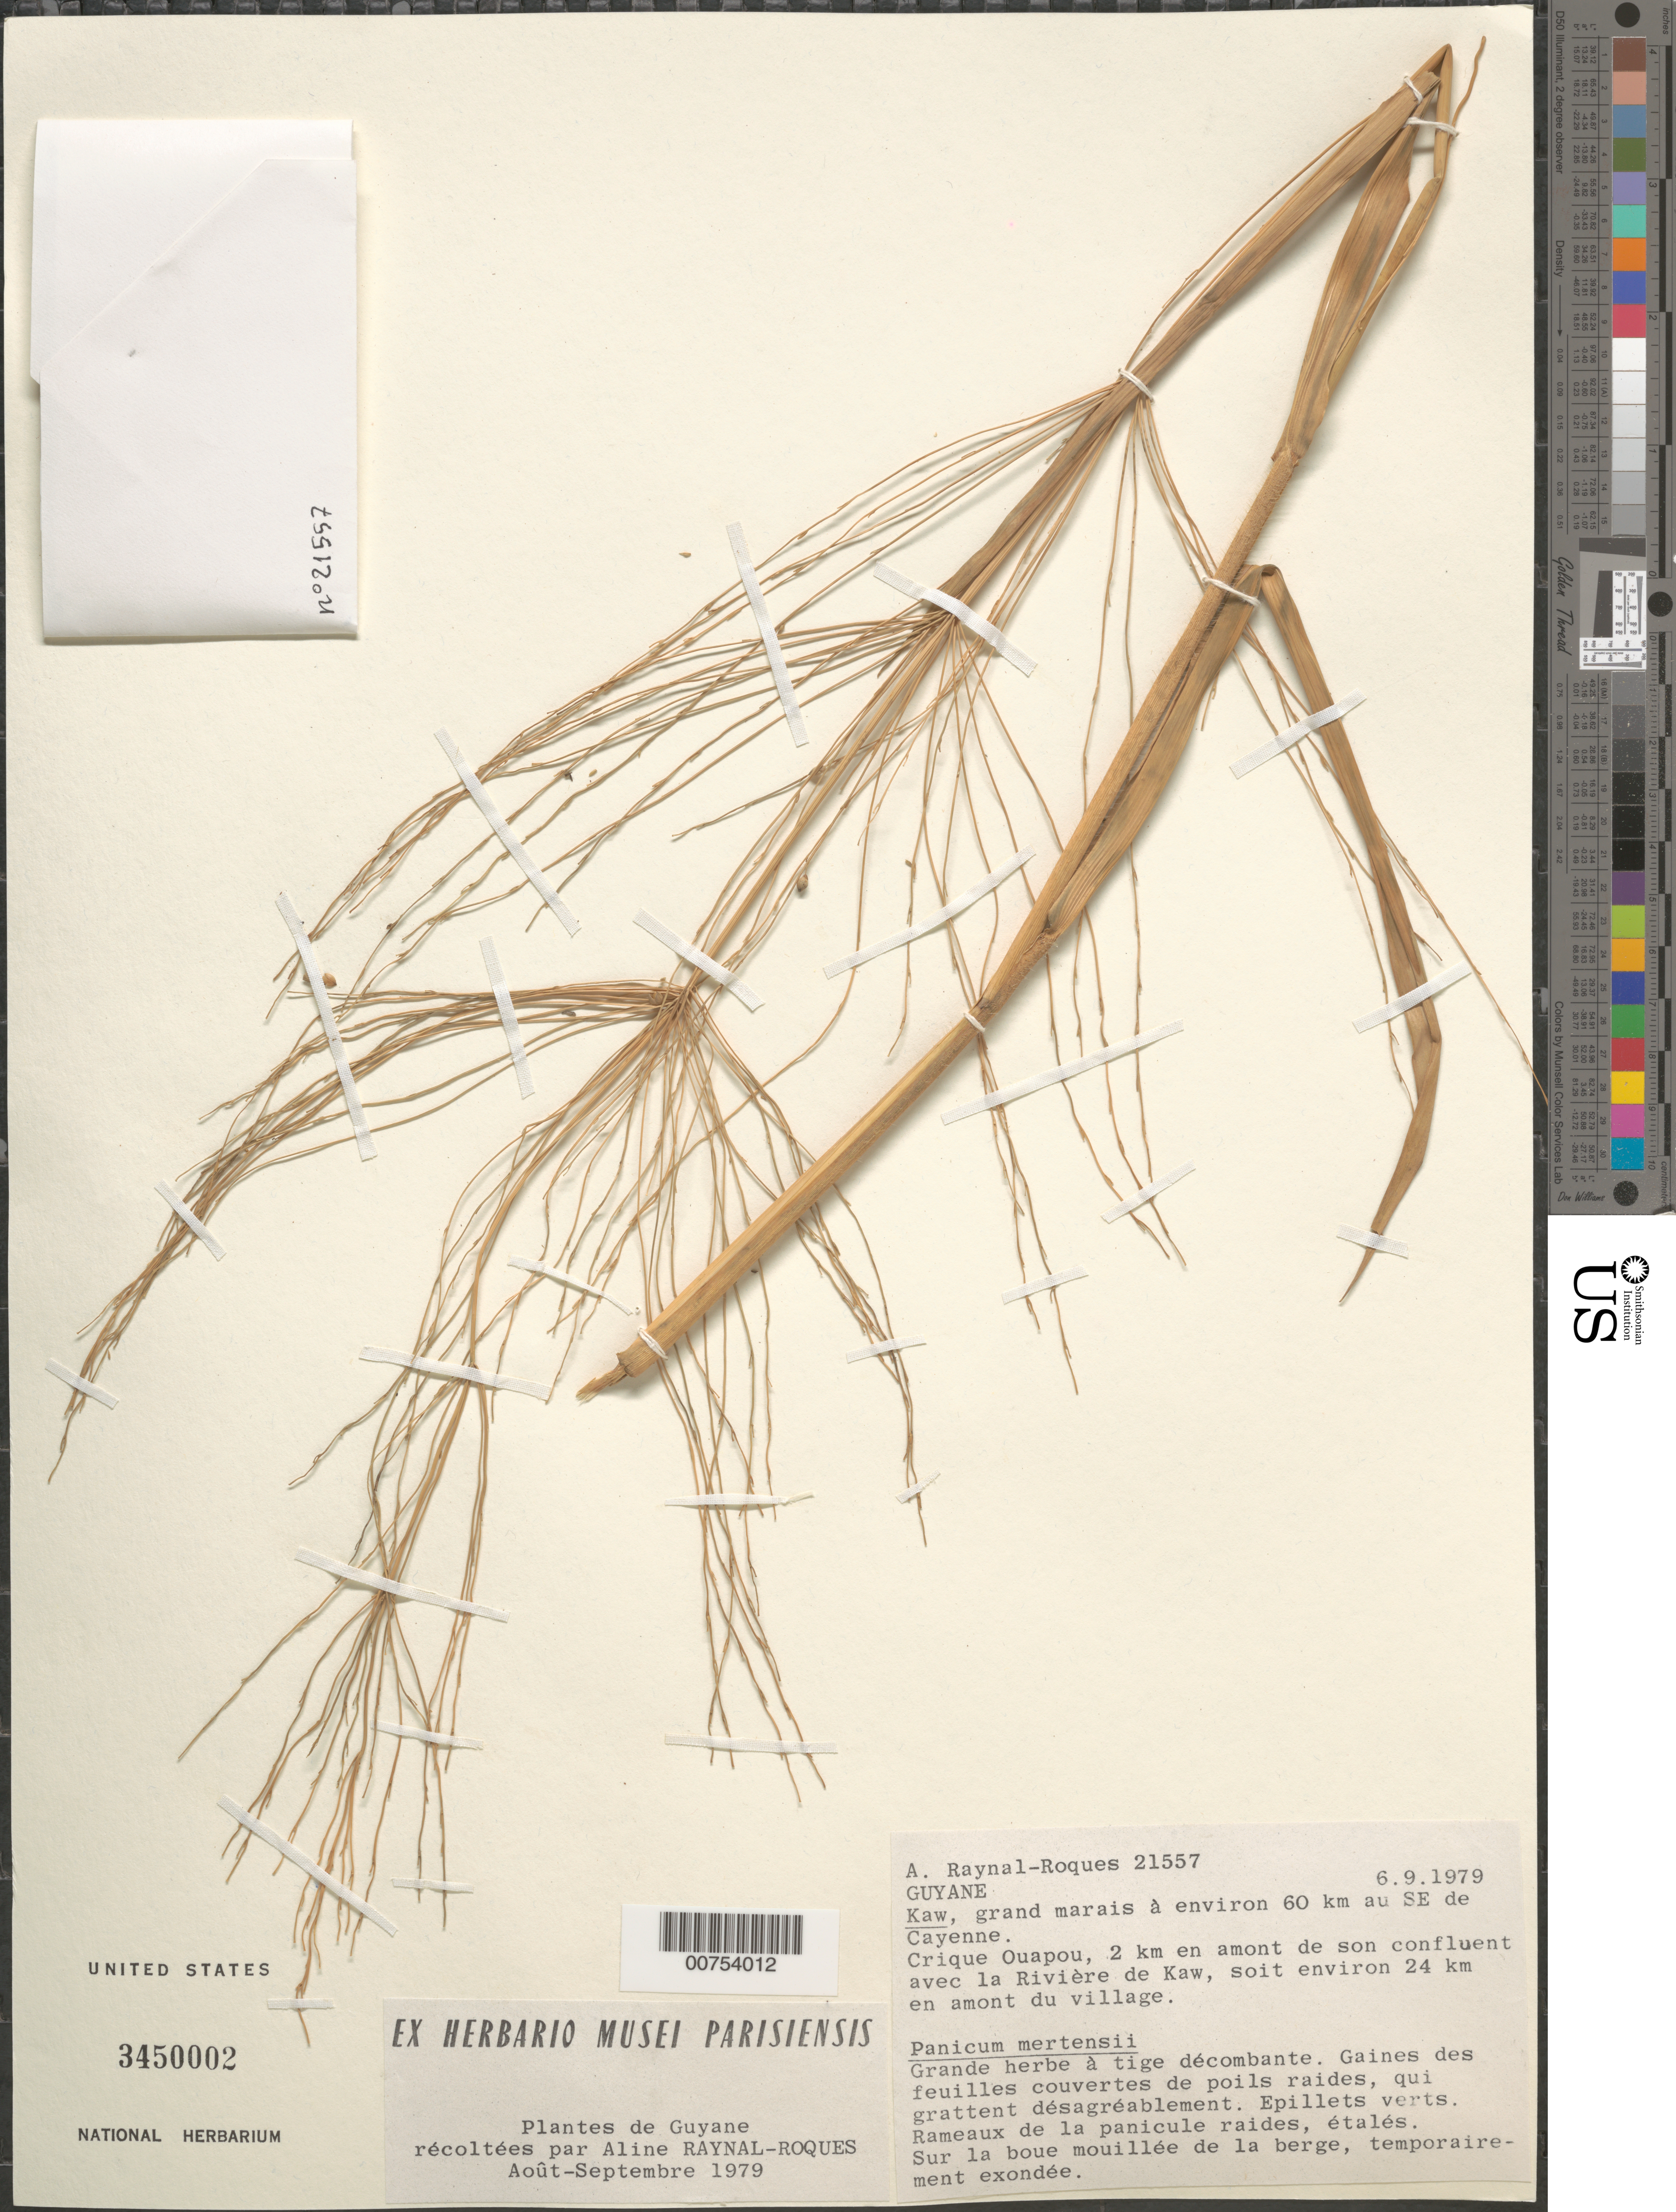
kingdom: Plantae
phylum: Tracheophyta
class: Liliopsida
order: Poales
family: Poaceae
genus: Stephostachys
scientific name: Stephostachys mertensii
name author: (Roth) Zuloaga & Marrone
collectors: A. M. Raynal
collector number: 21557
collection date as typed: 6-Sep-79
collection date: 1979-09-06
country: French Guiana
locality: Marais de Kaw, Crique Ouapou, 2 km from confluence with Riv. de Kaw, 24 km from village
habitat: Marsh; sur la boue mouillee de la berg, temporairement exondee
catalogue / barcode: US 3450002